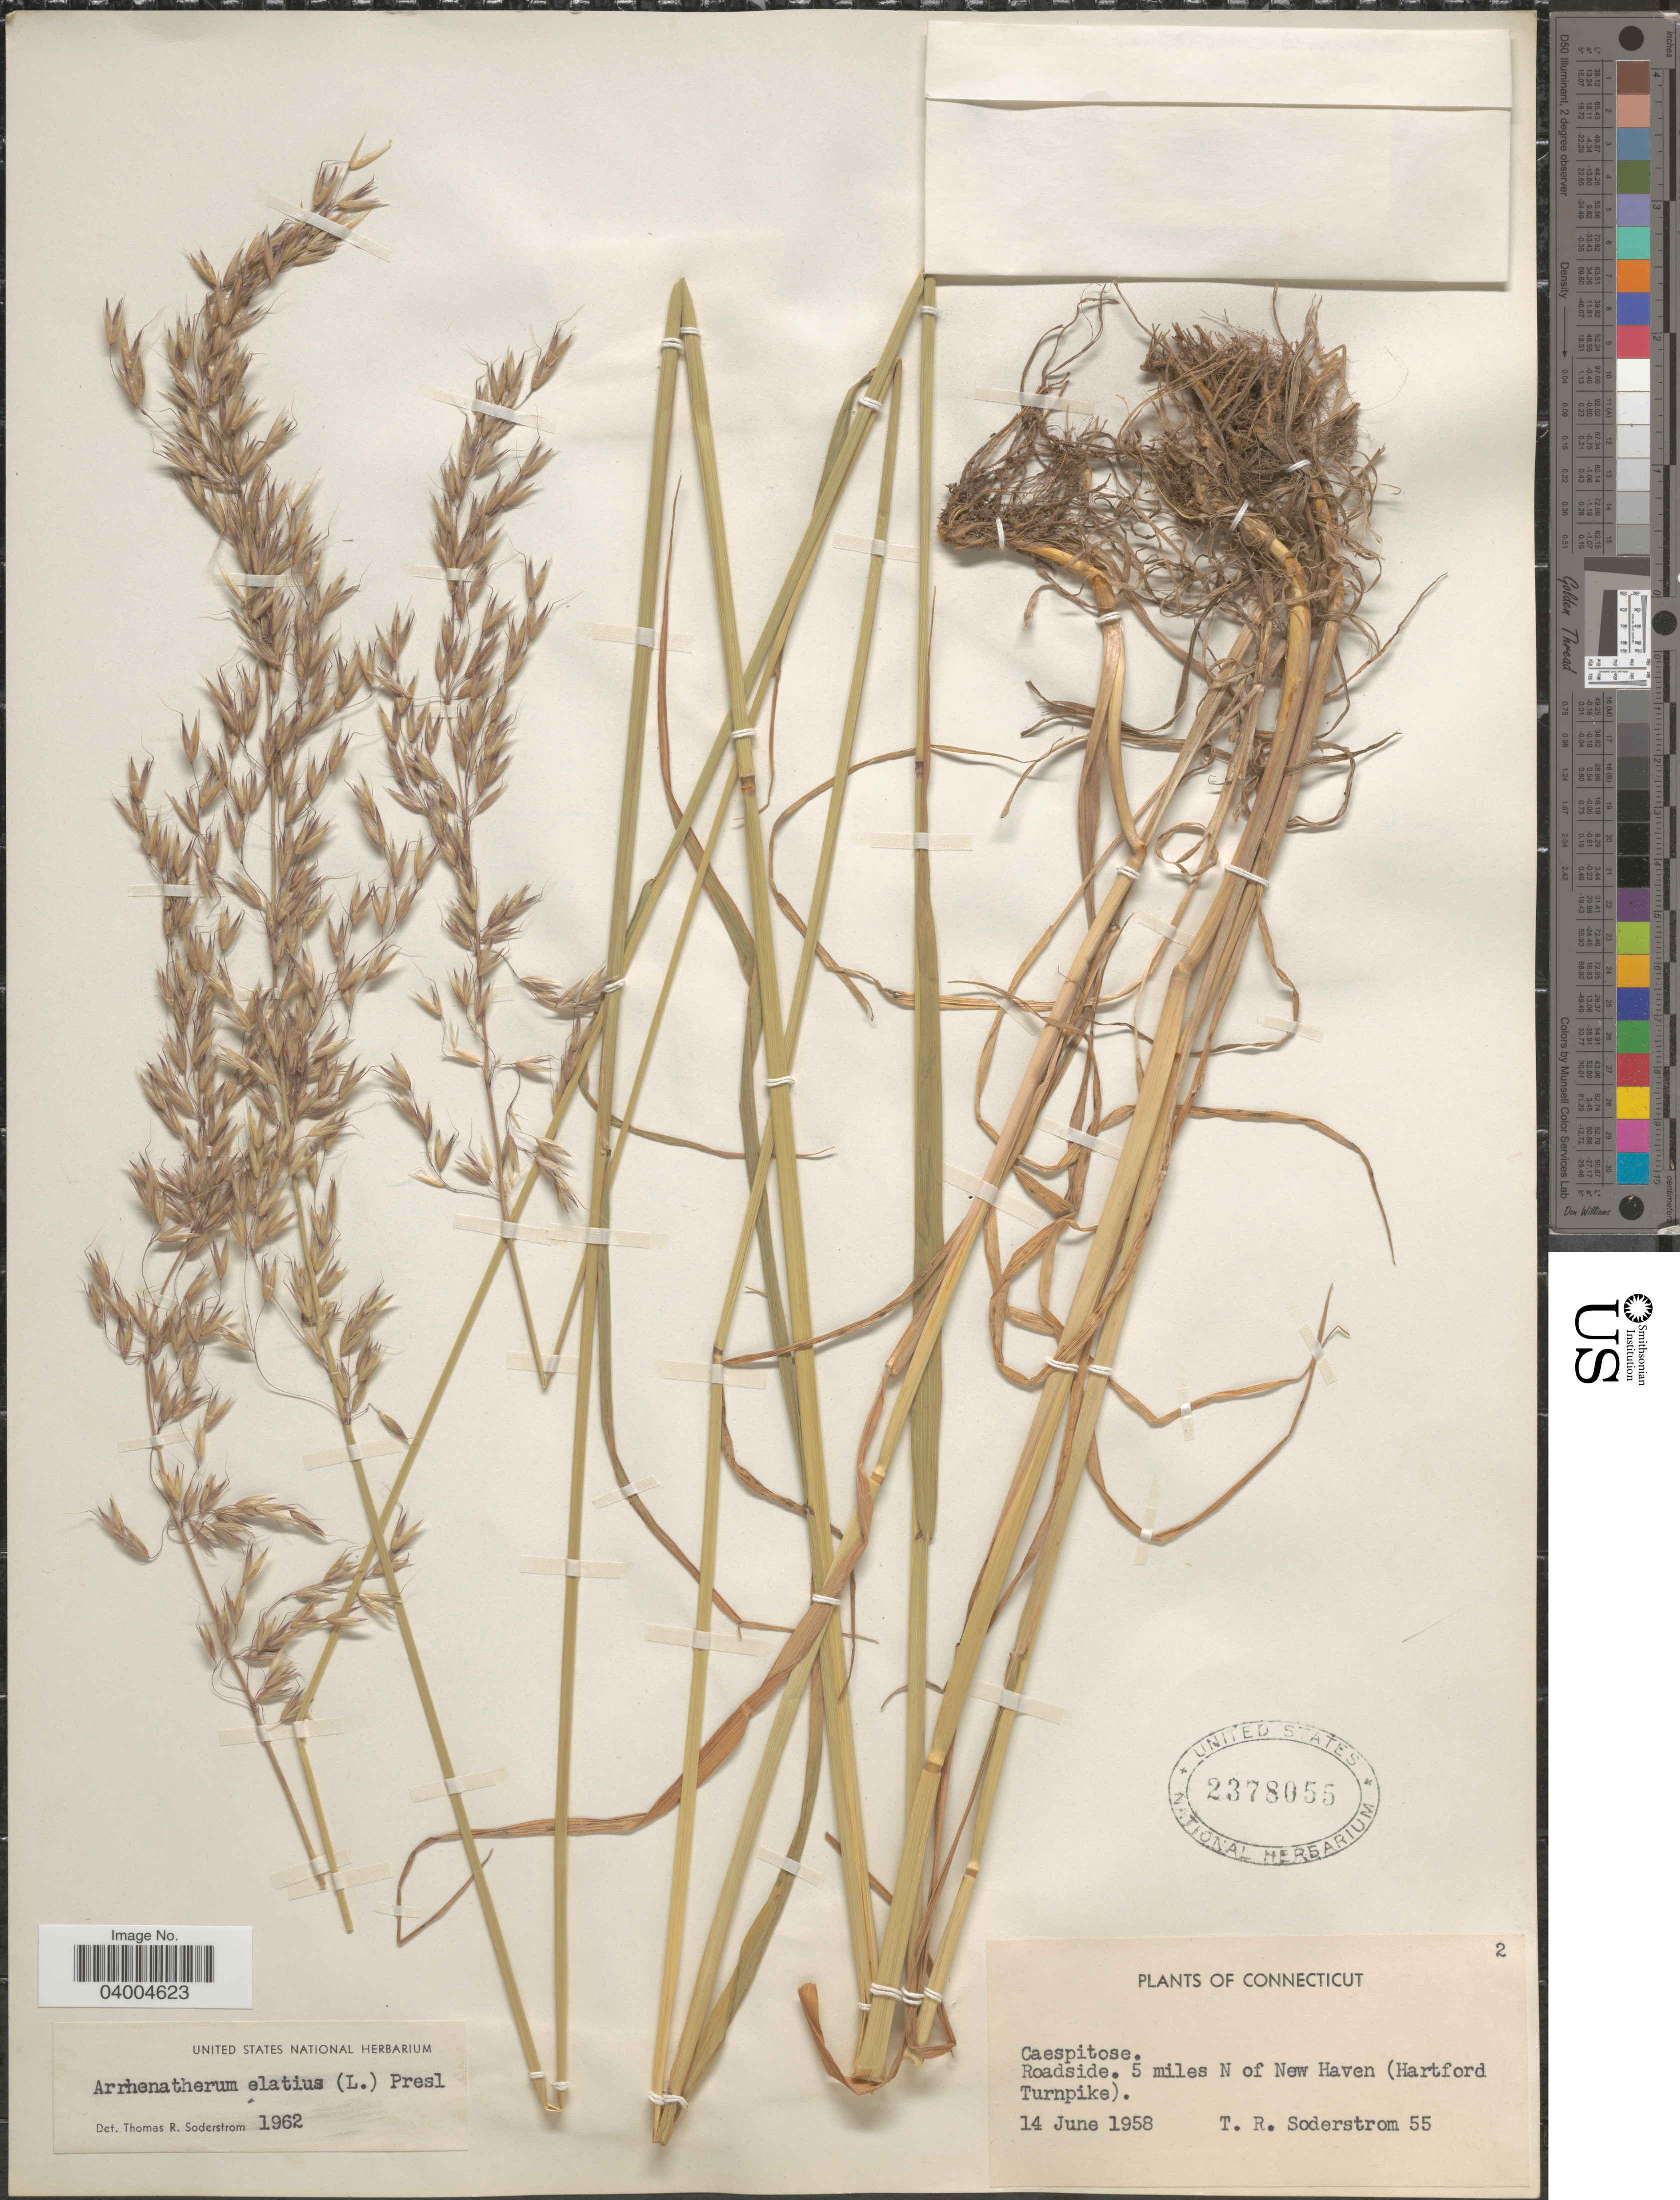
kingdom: Plantae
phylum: Tracheophyta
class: Liliopsida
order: Poales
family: Poaceae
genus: Arrhenatherum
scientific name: Arrhenatherum elatius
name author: (L.) J. Presl & C. Presl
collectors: T. R. Soderstrom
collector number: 55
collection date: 1958-06-14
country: United States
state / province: Connecticut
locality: Roadside. 5 miles N of New Haven (Hartford Turnpike).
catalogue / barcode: US 2378055